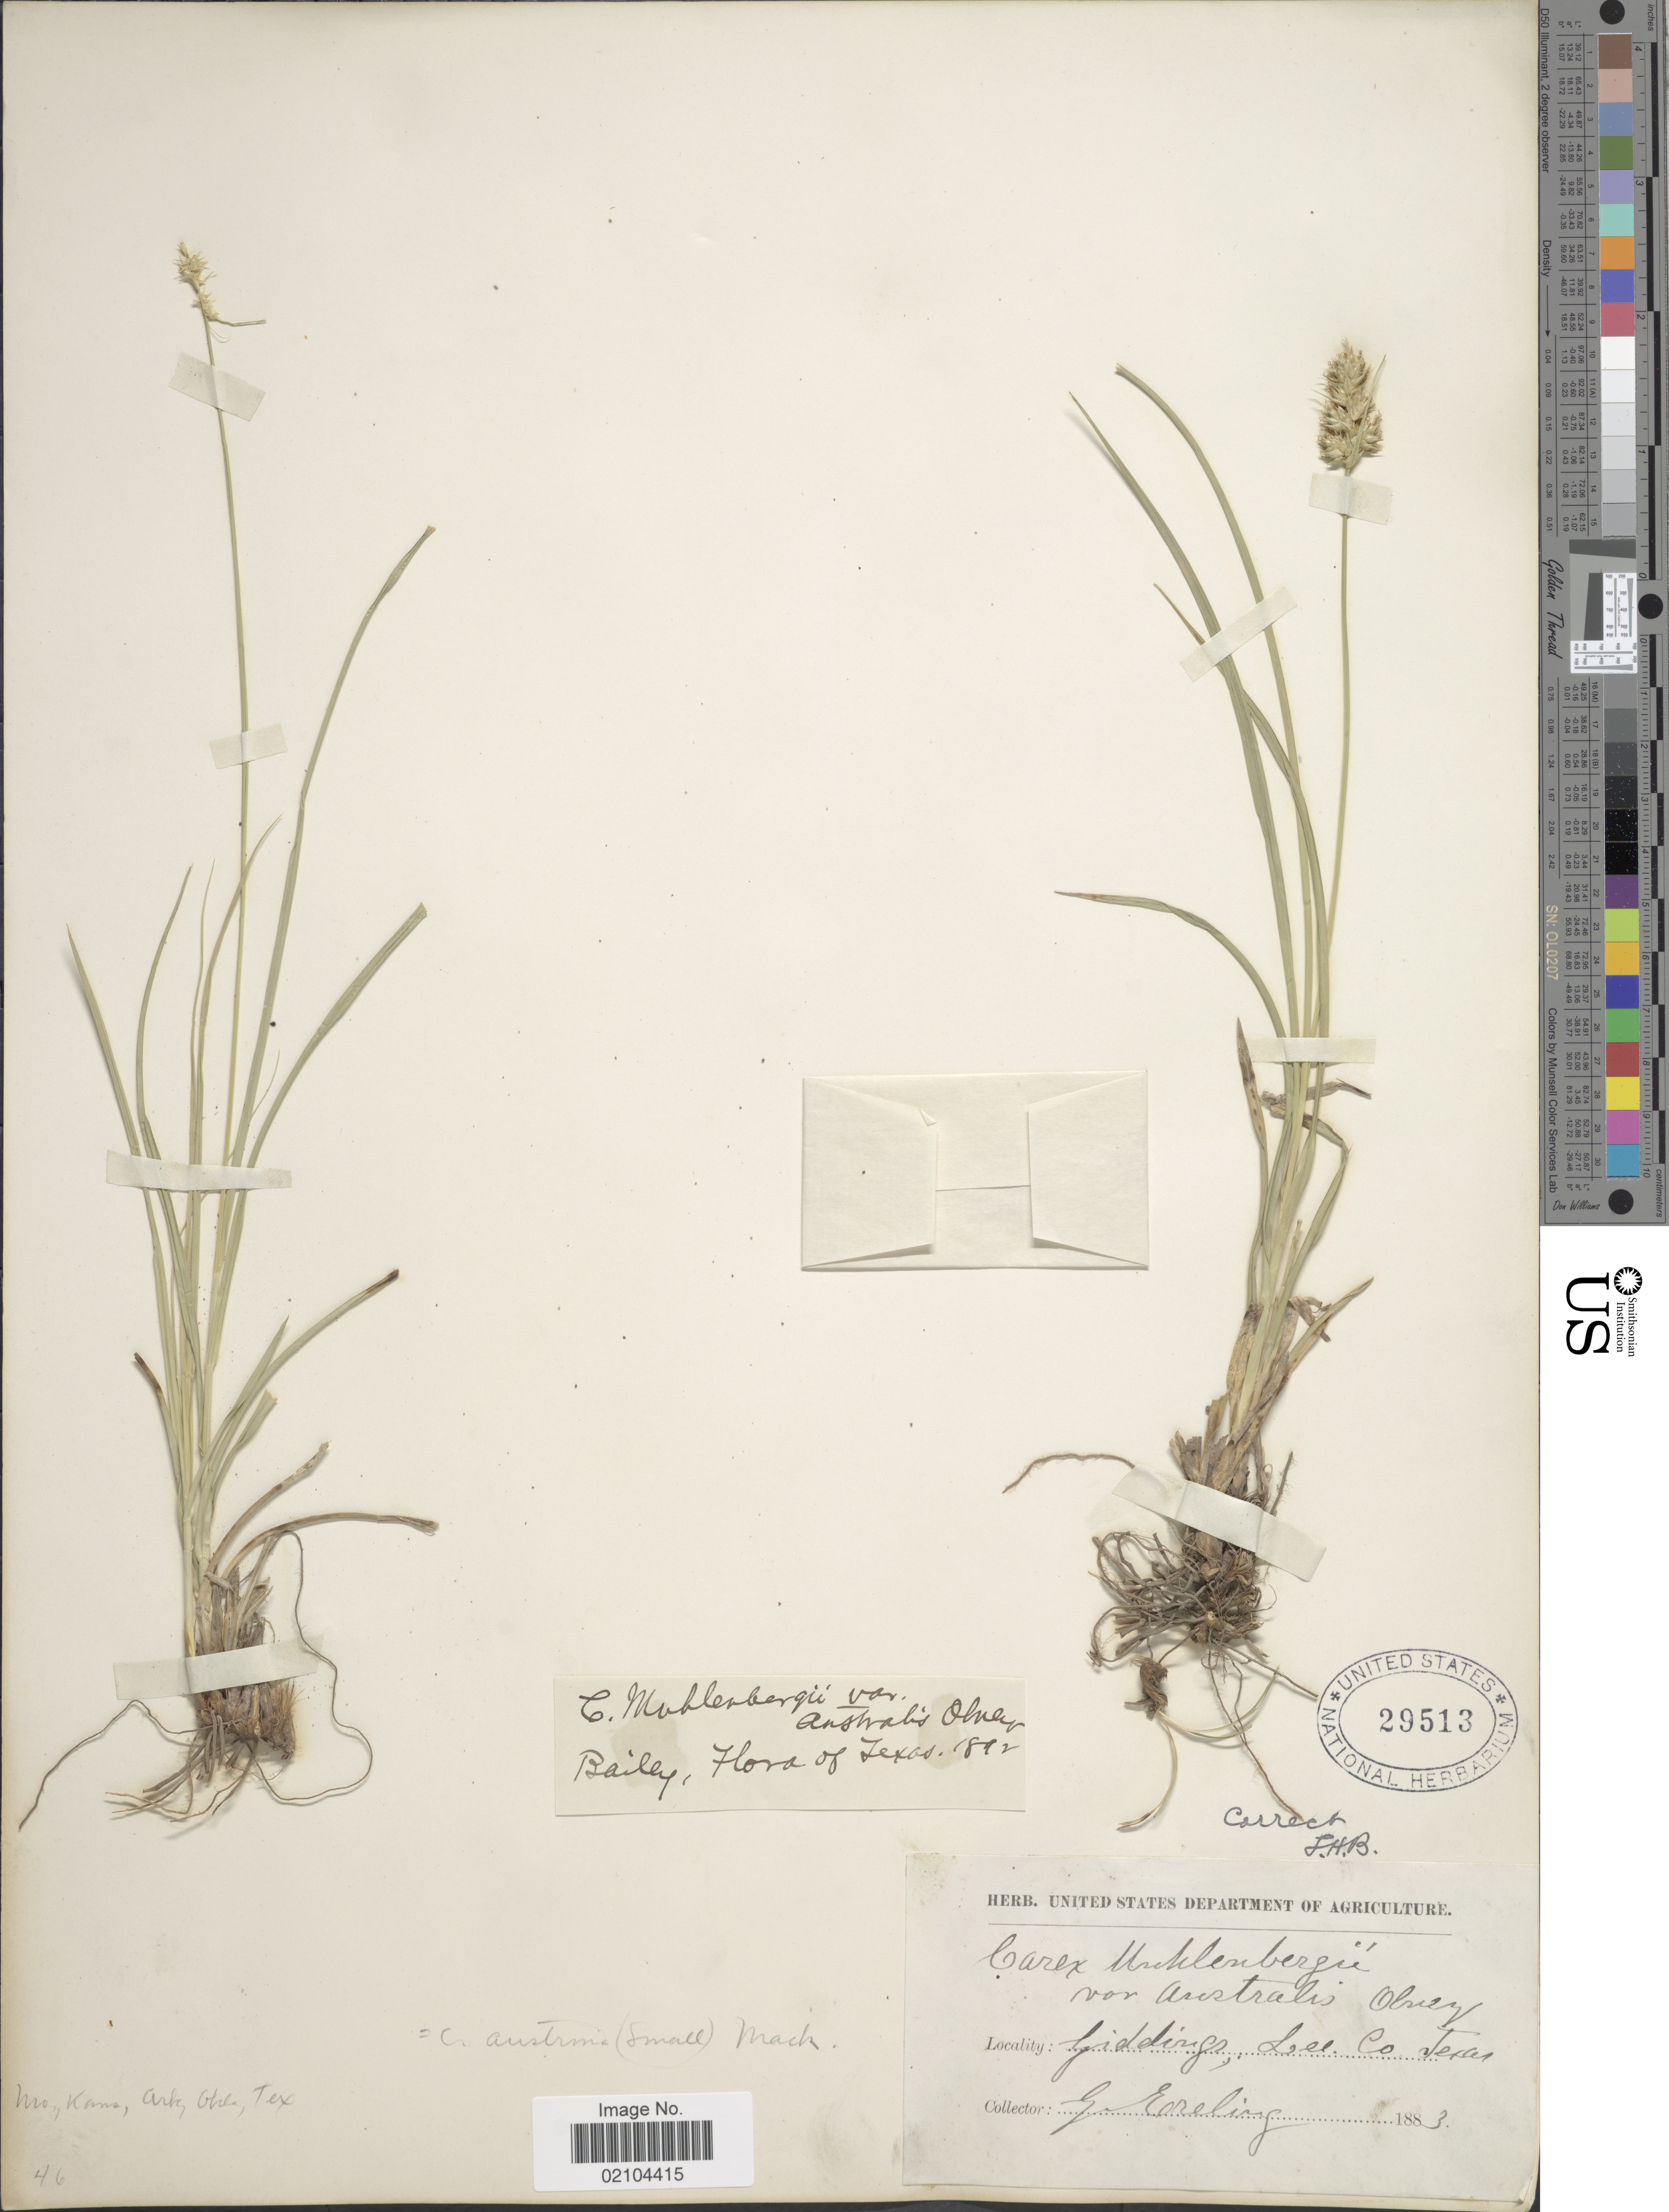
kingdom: Plantae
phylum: Tracheophyta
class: Liliopsida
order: Poales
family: Cyperaceae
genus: Carex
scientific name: Carex austrina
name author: Mack.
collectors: G. Ereling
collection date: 1883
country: United States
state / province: Texas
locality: Giddings, Lee Co.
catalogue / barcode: US 29513